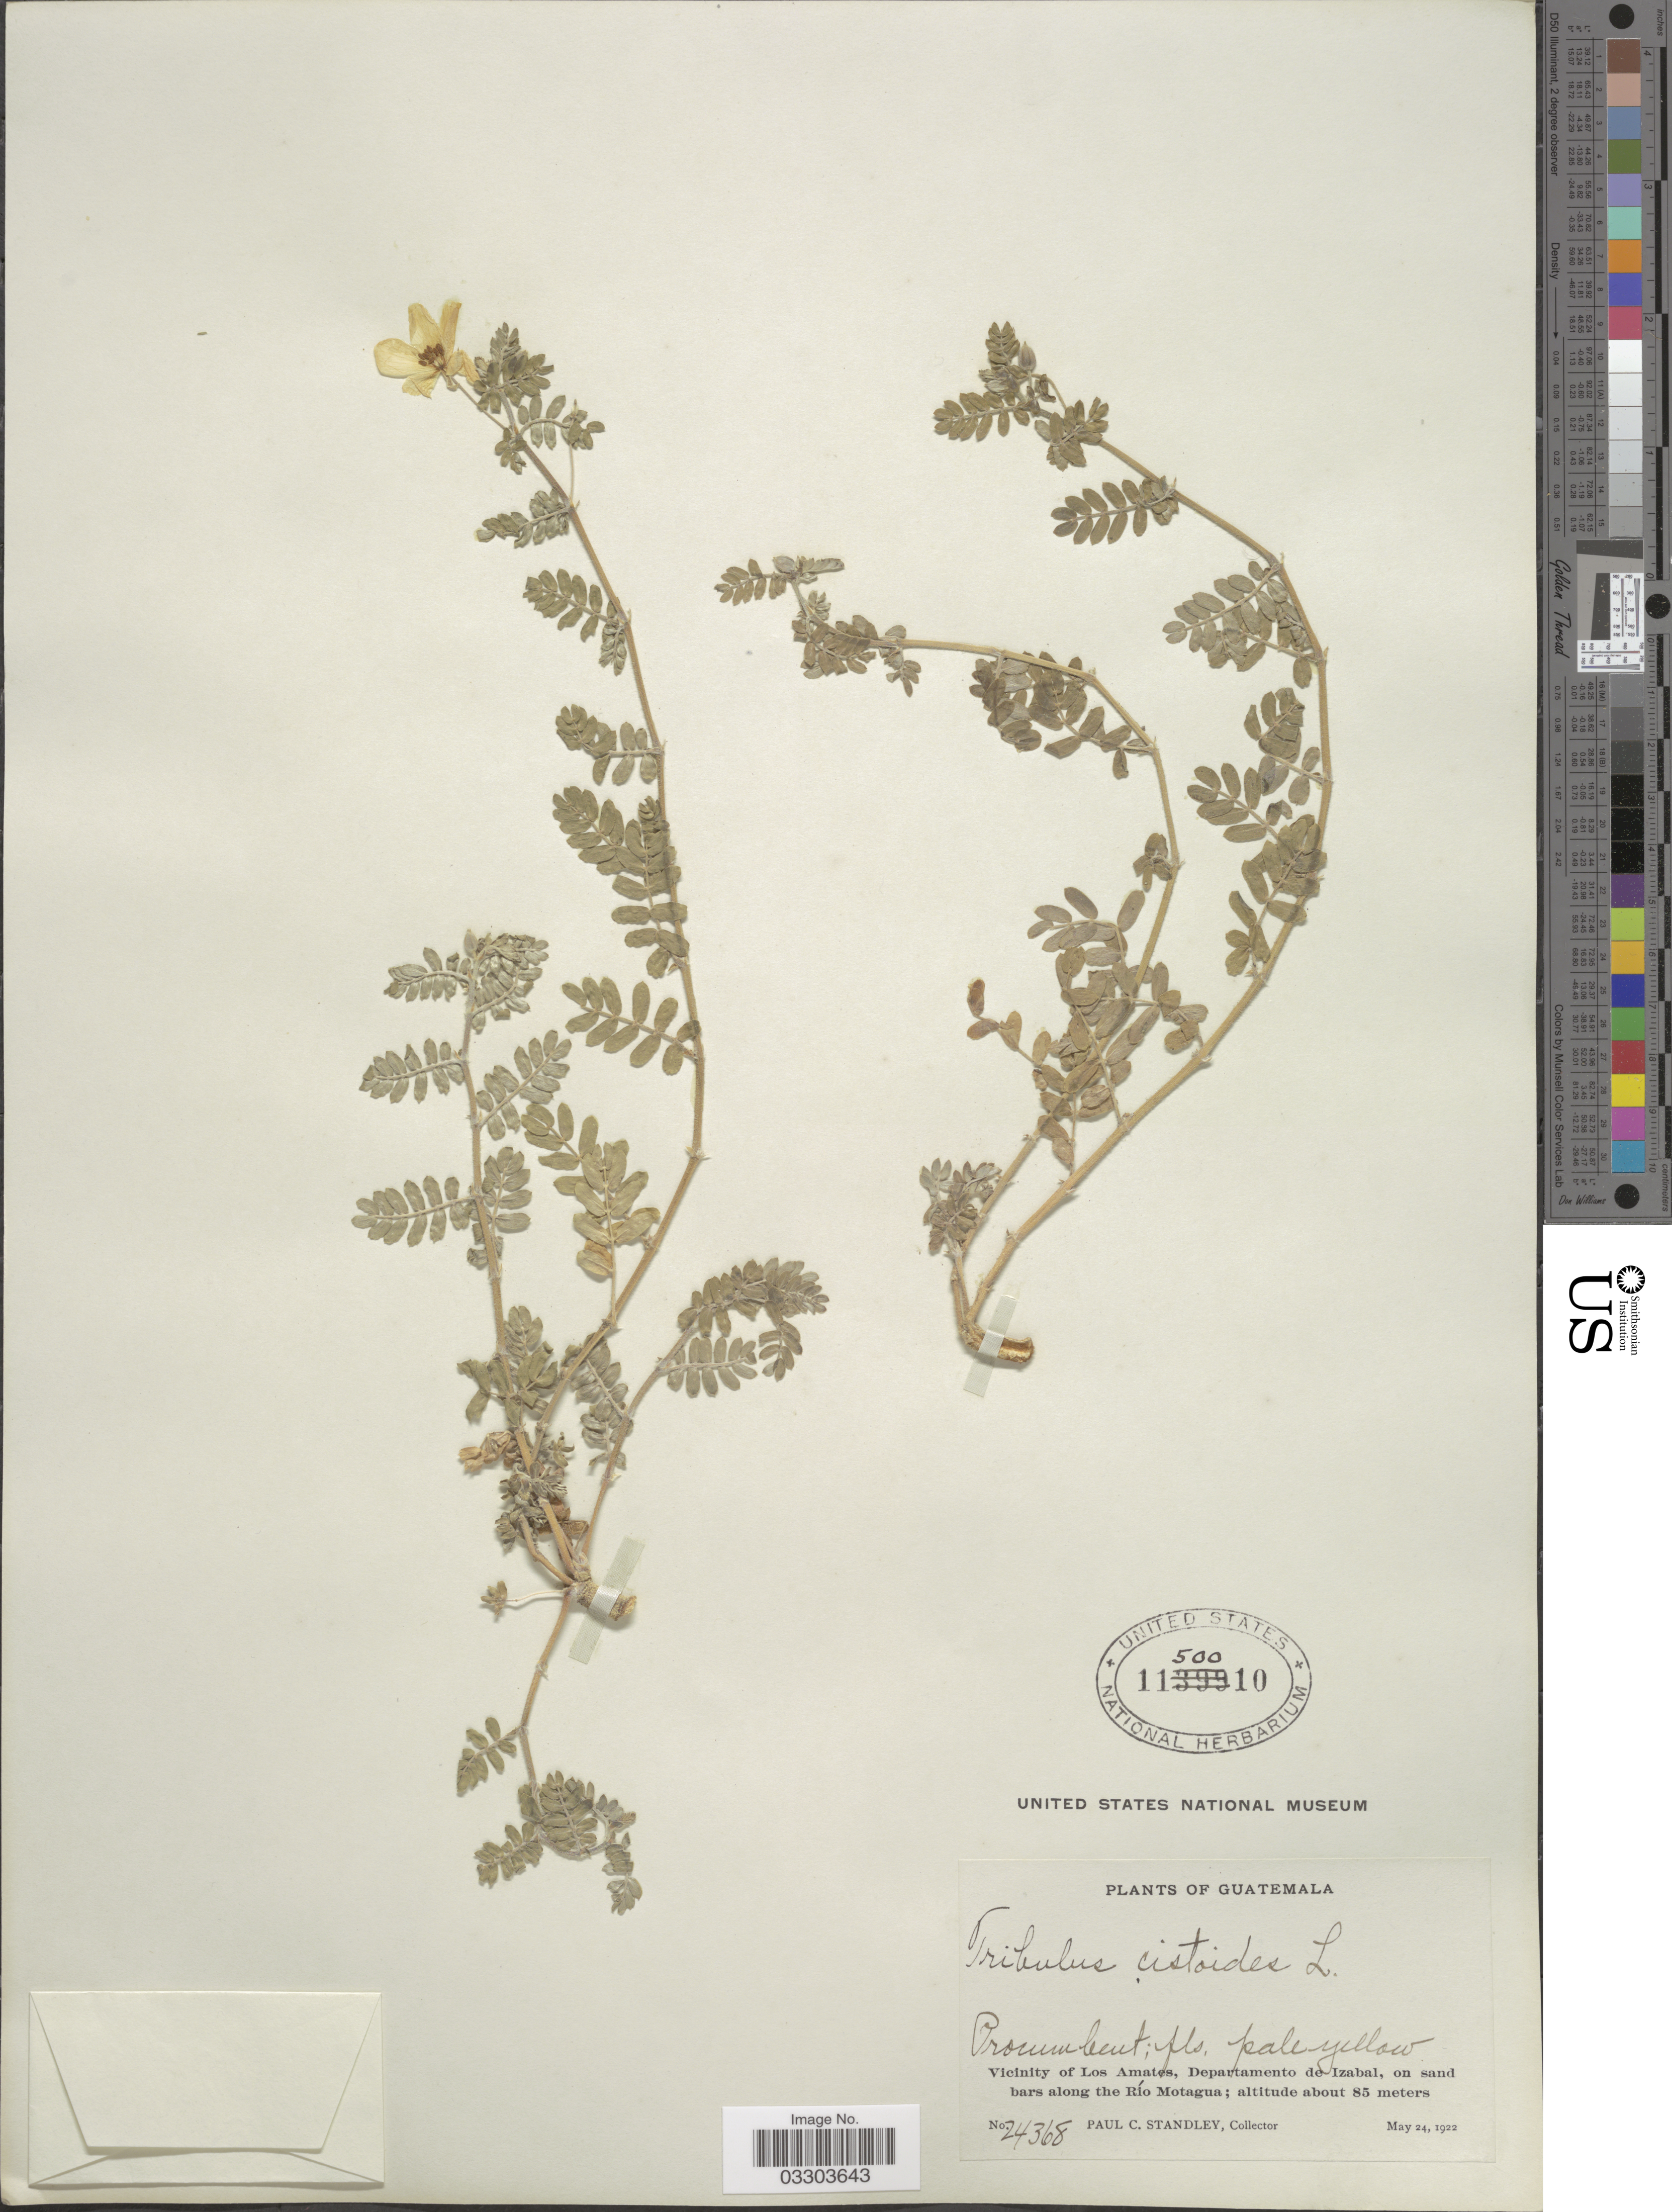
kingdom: Plantae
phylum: Tracheophyta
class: Magnoliopsida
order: Zygophyllales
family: Zygophyllaceae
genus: Tribulus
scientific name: Tribulus cistoides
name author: L.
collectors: P. C. Standley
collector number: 24368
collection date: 1922-05-24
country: Guatemala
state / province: Izabal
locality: Vicinity of Los Amates, Departamento de Izabal, on sand bars along the Río Motagua.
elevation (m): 85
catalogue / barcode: US 1150010